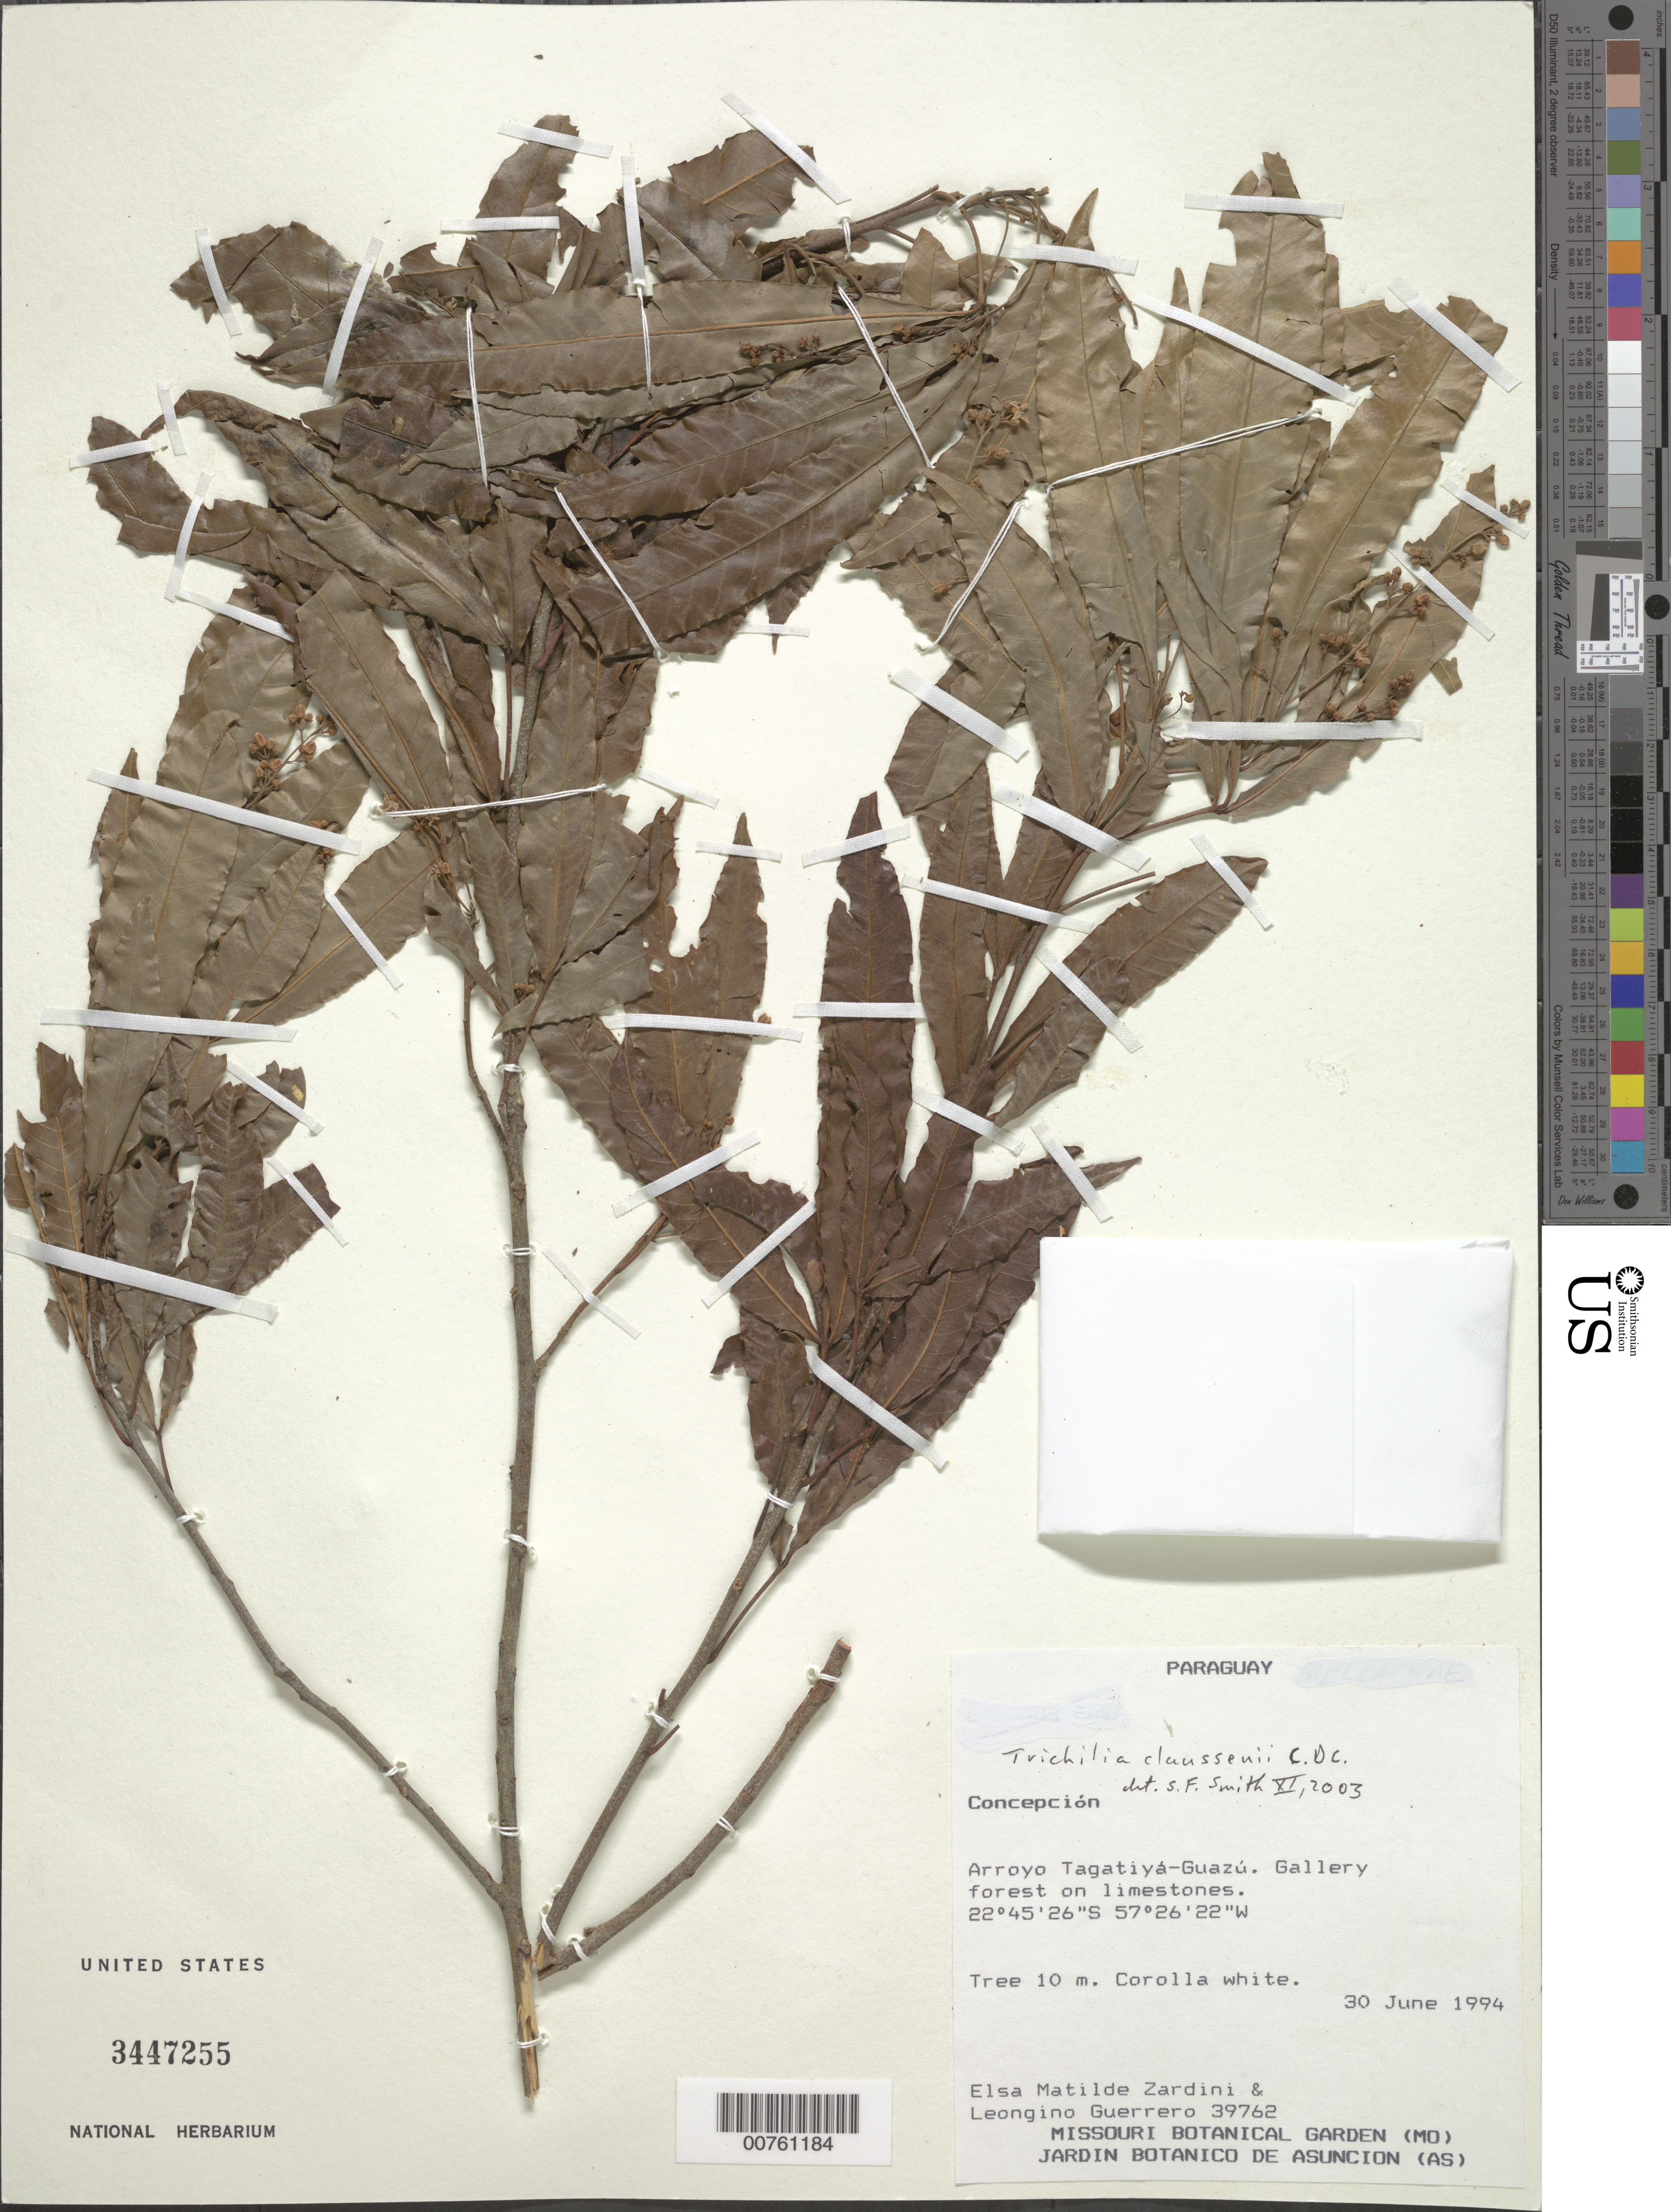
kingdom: Plantae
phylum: Tracheophyta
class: Magnoliopsida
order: Sapindales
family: Sapindaceae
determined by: Acevedo-Rodríguez, P., (BOT), Smithsonian Institution - National Museum of Natural History (UNITED STATES)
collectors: E. M. Zardini & L. Guerrero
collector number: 39762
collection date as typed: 30 Jul 1994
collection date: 1994-07-30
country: Paraguay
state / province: Concepción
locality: Arroyo Tagatiyá-Guazú.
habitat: Gallery forest on limestone.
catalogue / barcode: US 3447255